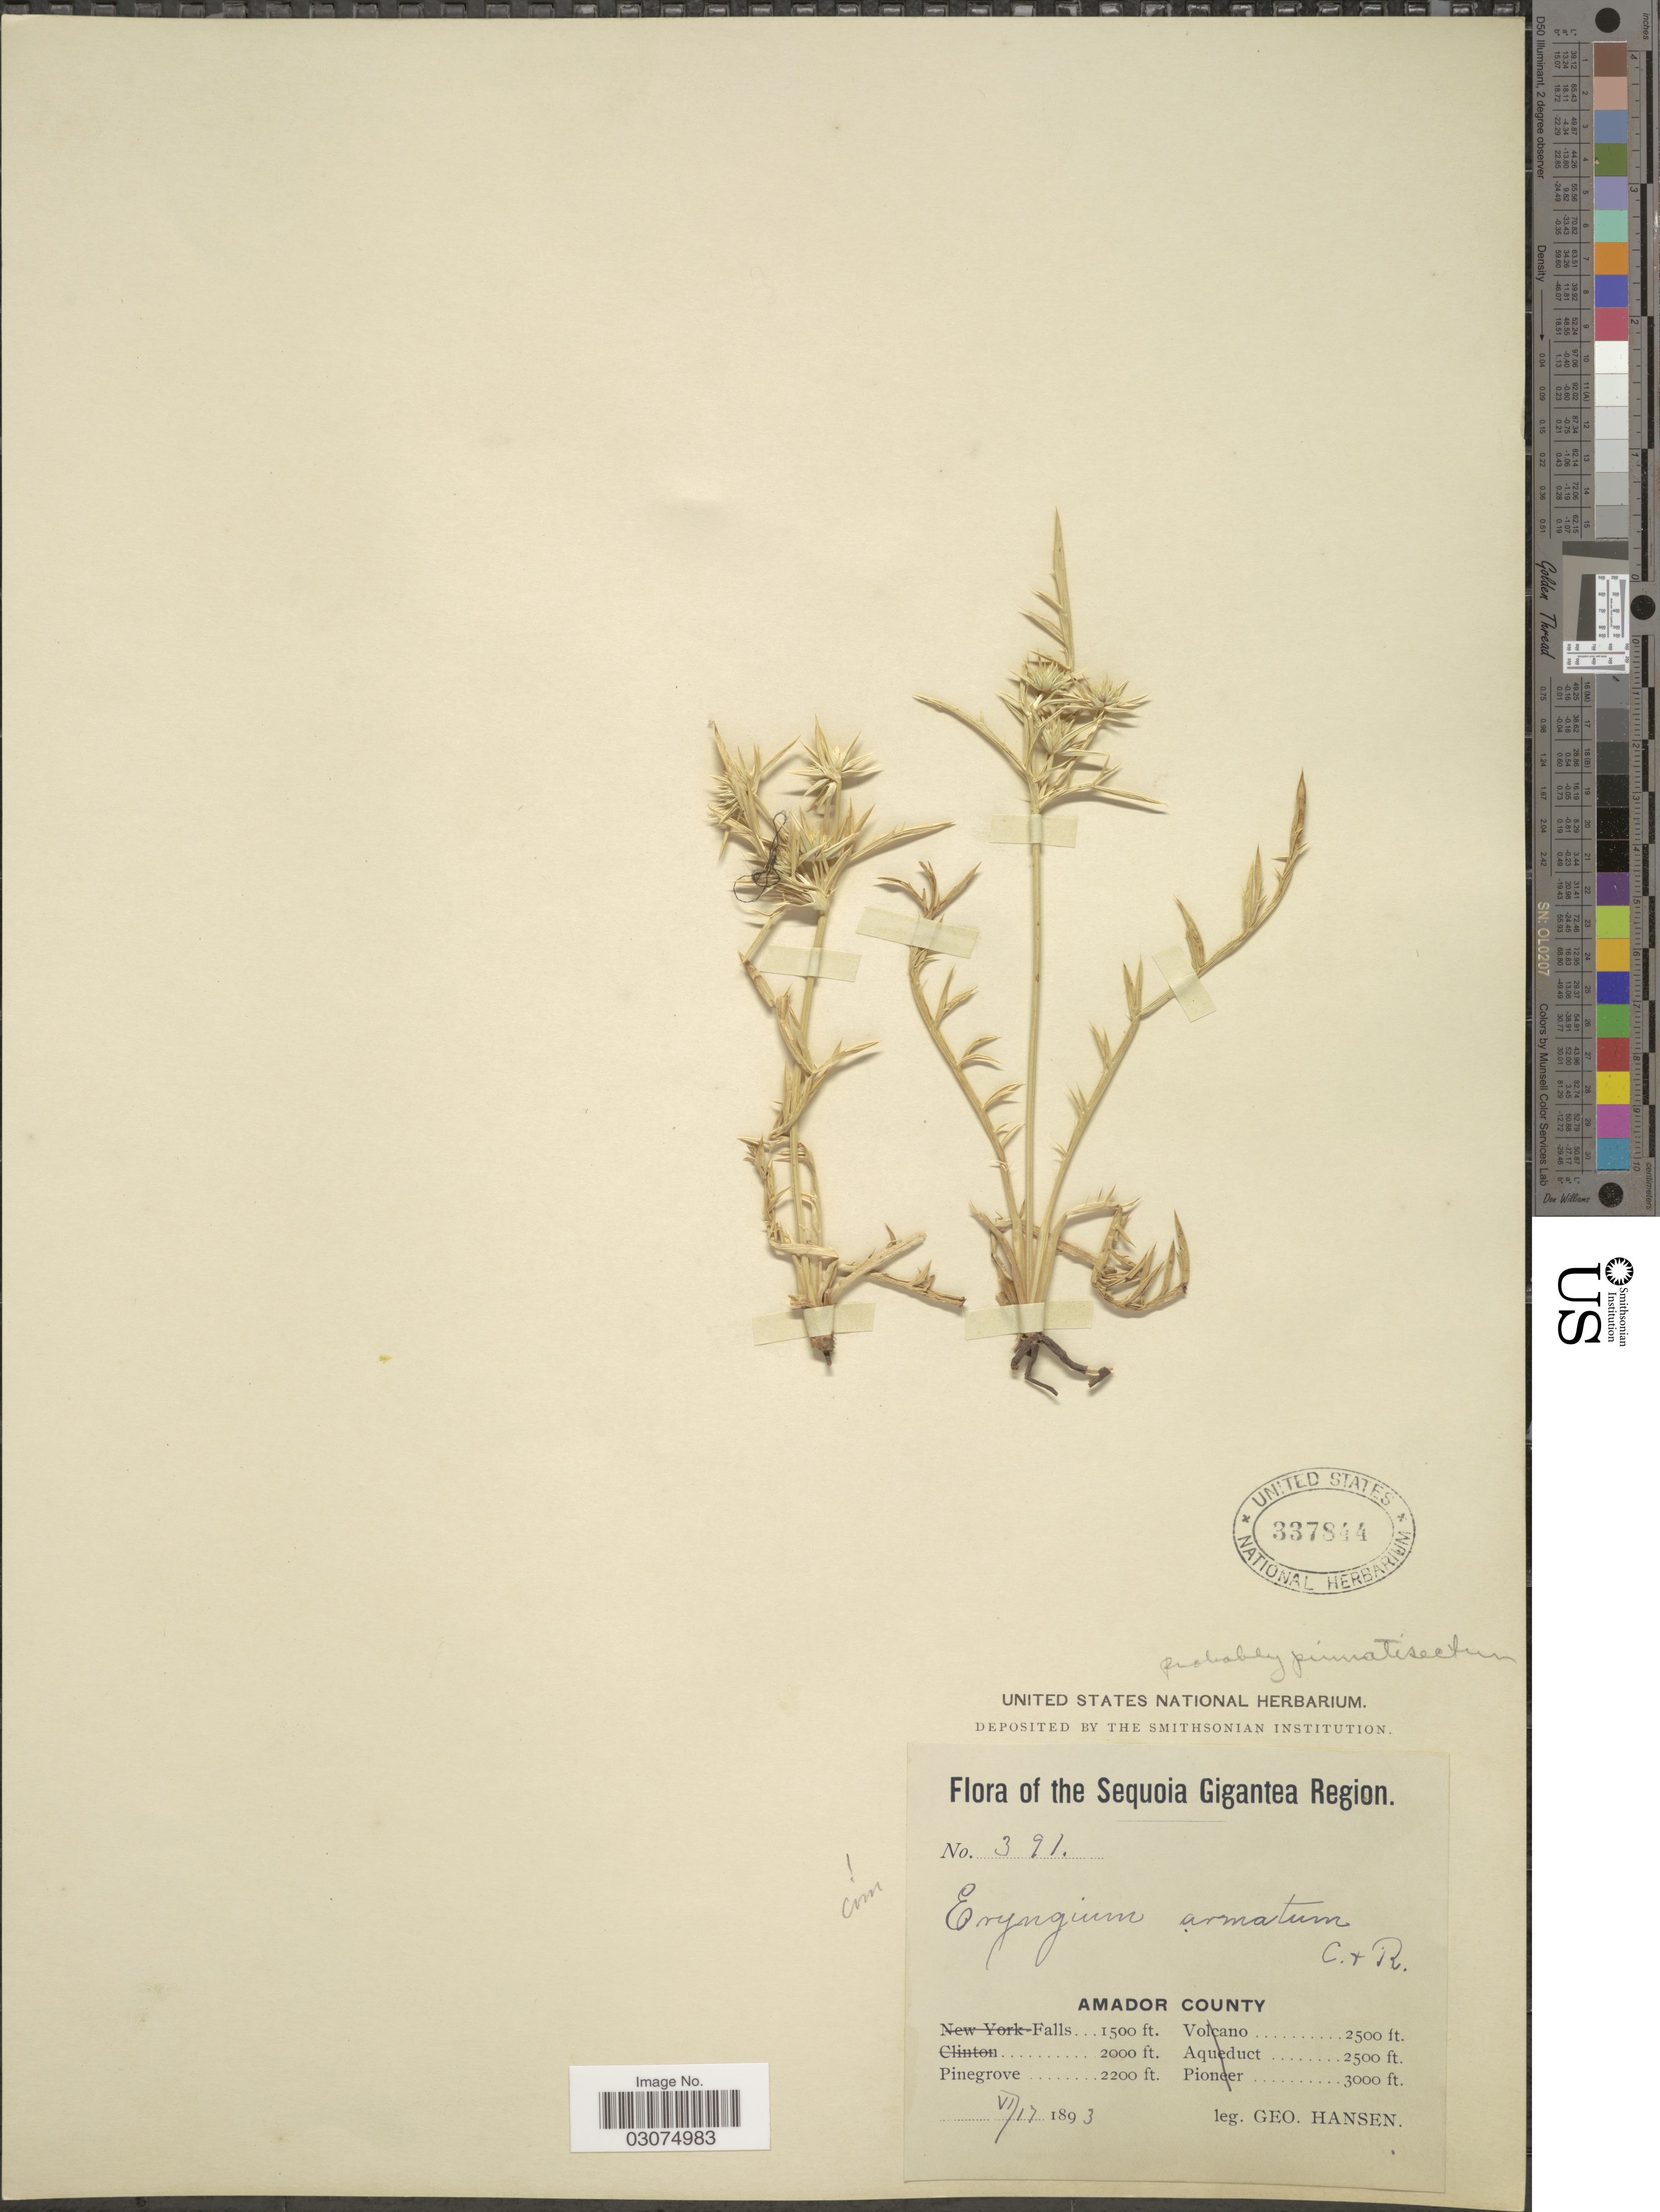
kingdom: Plantae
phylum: Tracheophyta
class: Magnoliopsida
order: Apiales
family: Apiaceae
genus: Eryngium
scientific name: Eryngium pinnatisectum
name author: Jeps.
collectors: G. Hansen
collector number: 391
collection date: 1893-06-17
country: United States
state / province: California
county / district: Amador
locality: Sequoia Gigantea Region. Amador County. Pinegrove.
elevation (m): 671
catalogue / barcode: US 337844